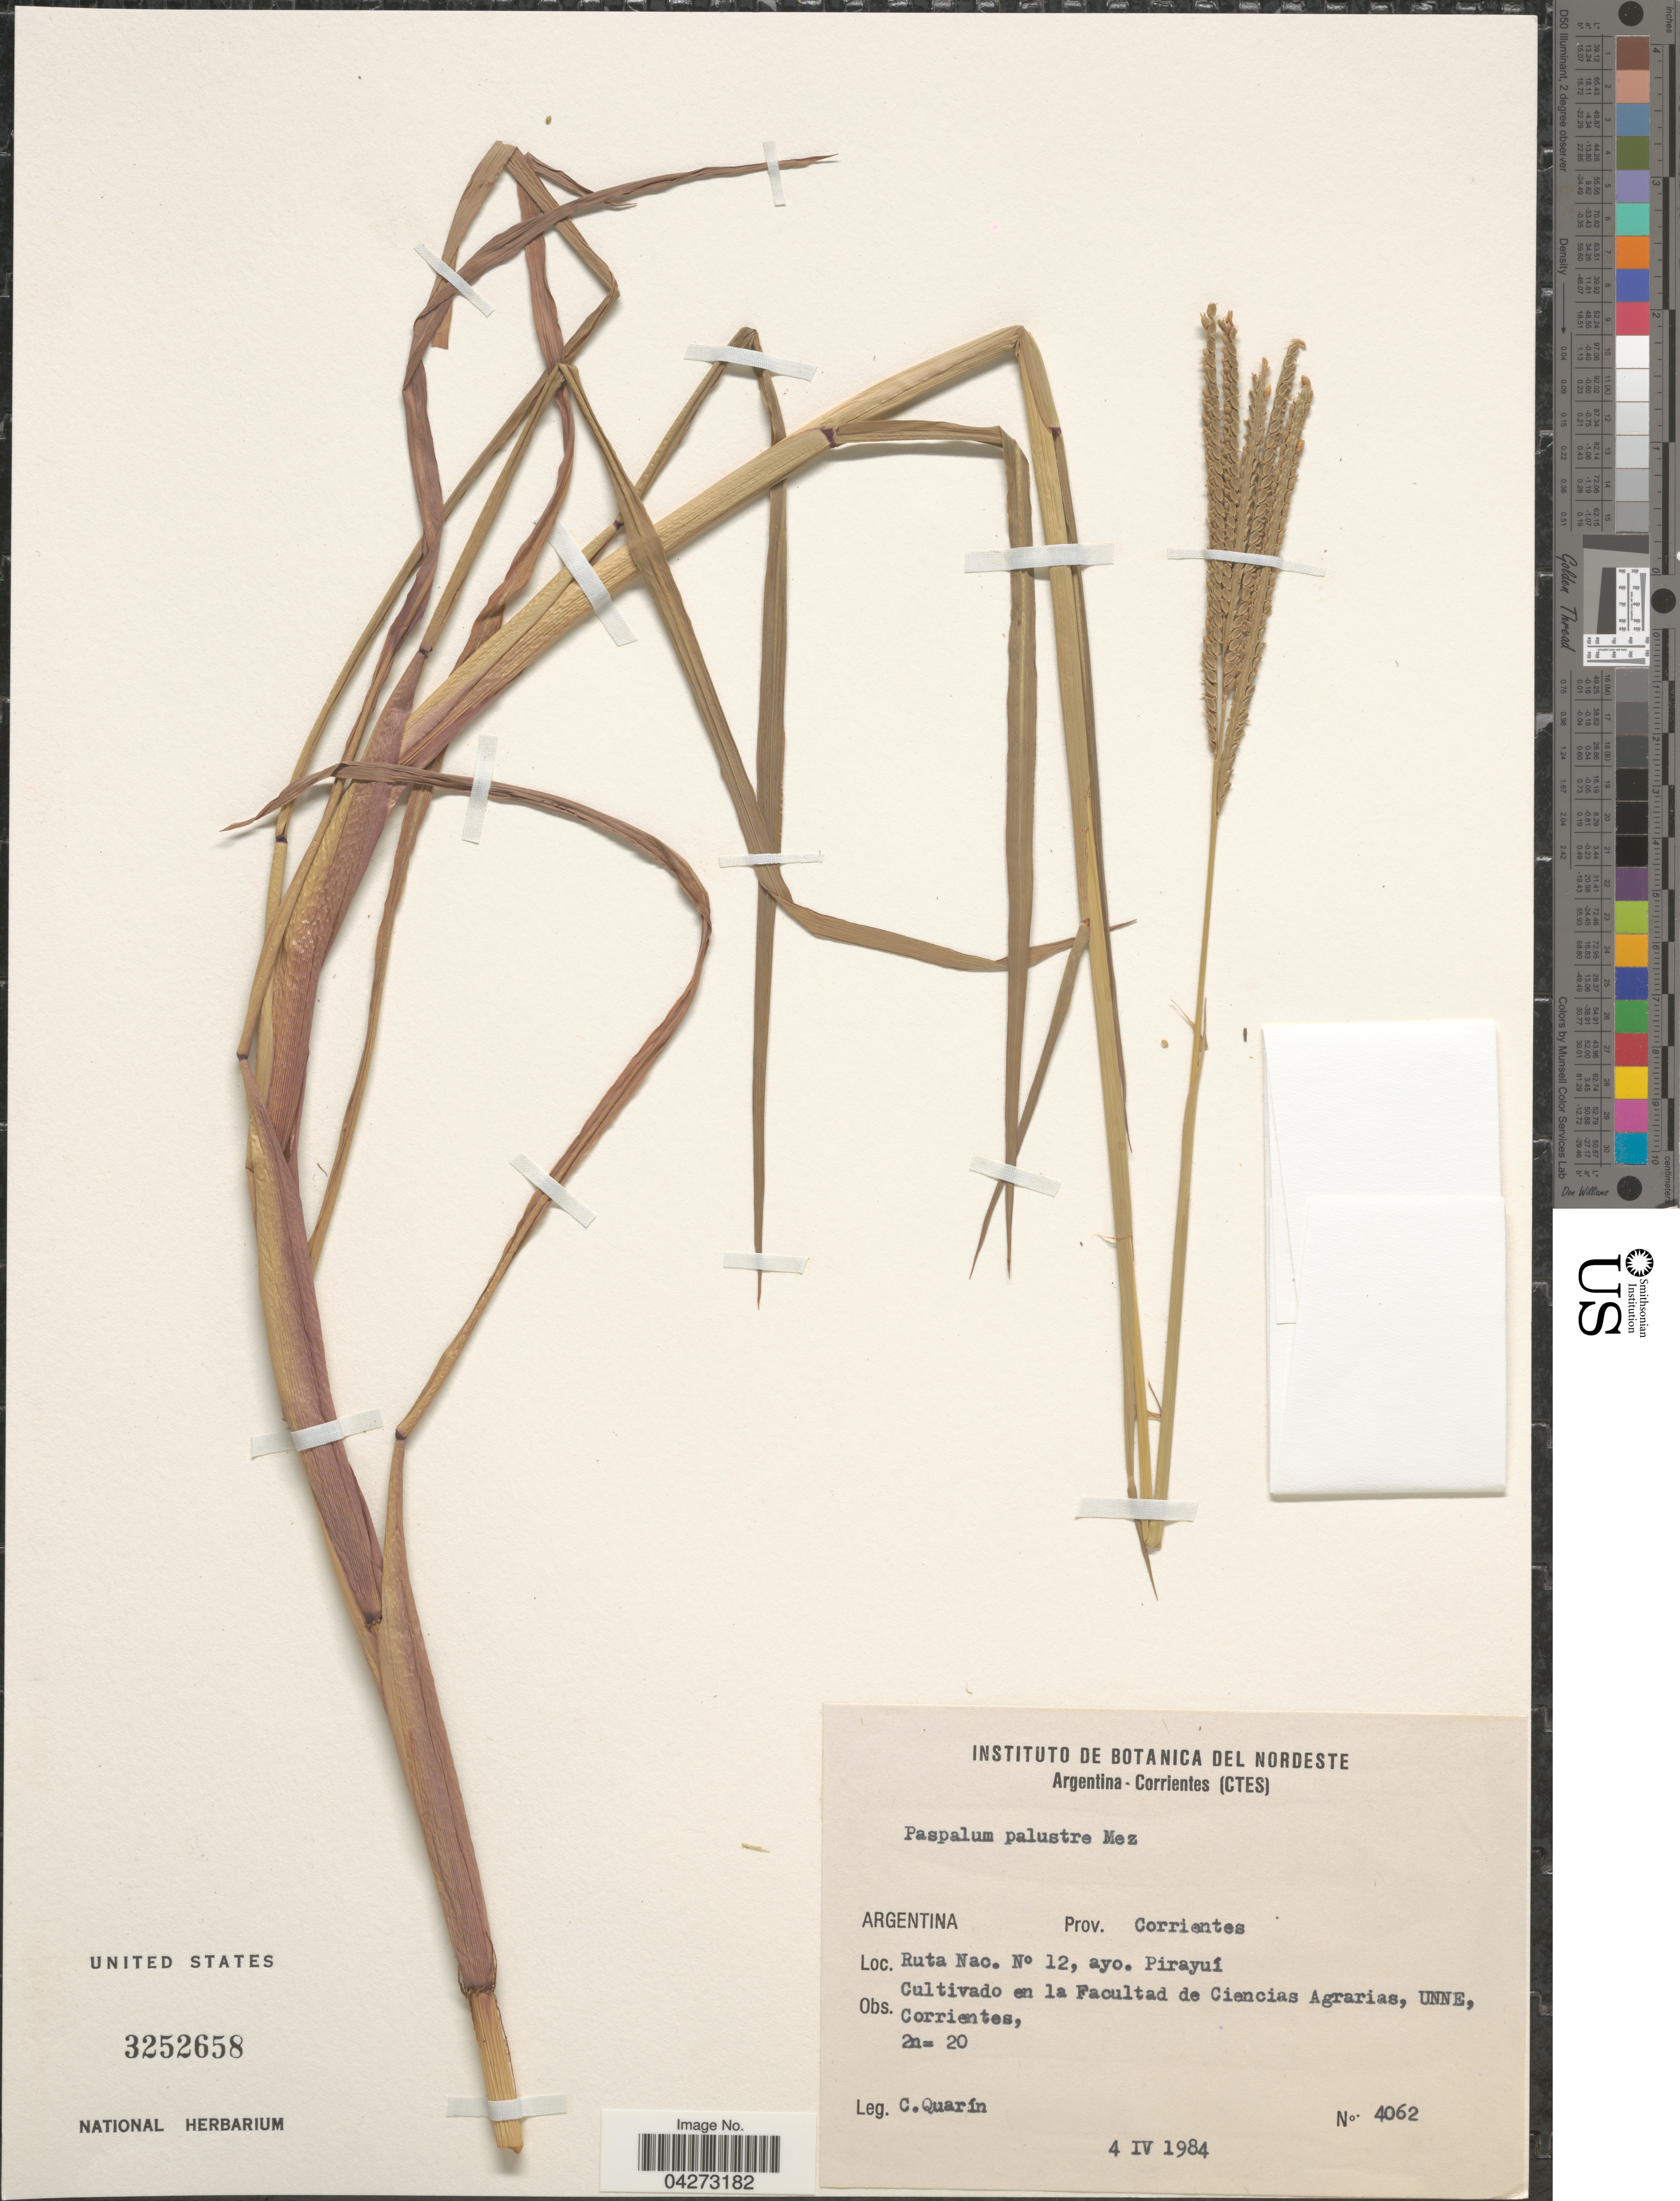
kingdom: Plantae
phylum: Tracheophyta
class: Liliopsida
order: Poales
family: Poaceae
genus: Paspalum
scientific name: Paspalum palustre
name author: Mez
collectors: C. Quarín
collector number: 4062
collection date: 1984-04-04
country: Argentina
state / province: Corrientes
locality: Ruta Nac. N° 12, ayo. Pirayuí. [unsure placement] En la Facultad de Ciencias Agrarias, UNNE.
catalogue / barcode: US 3252658